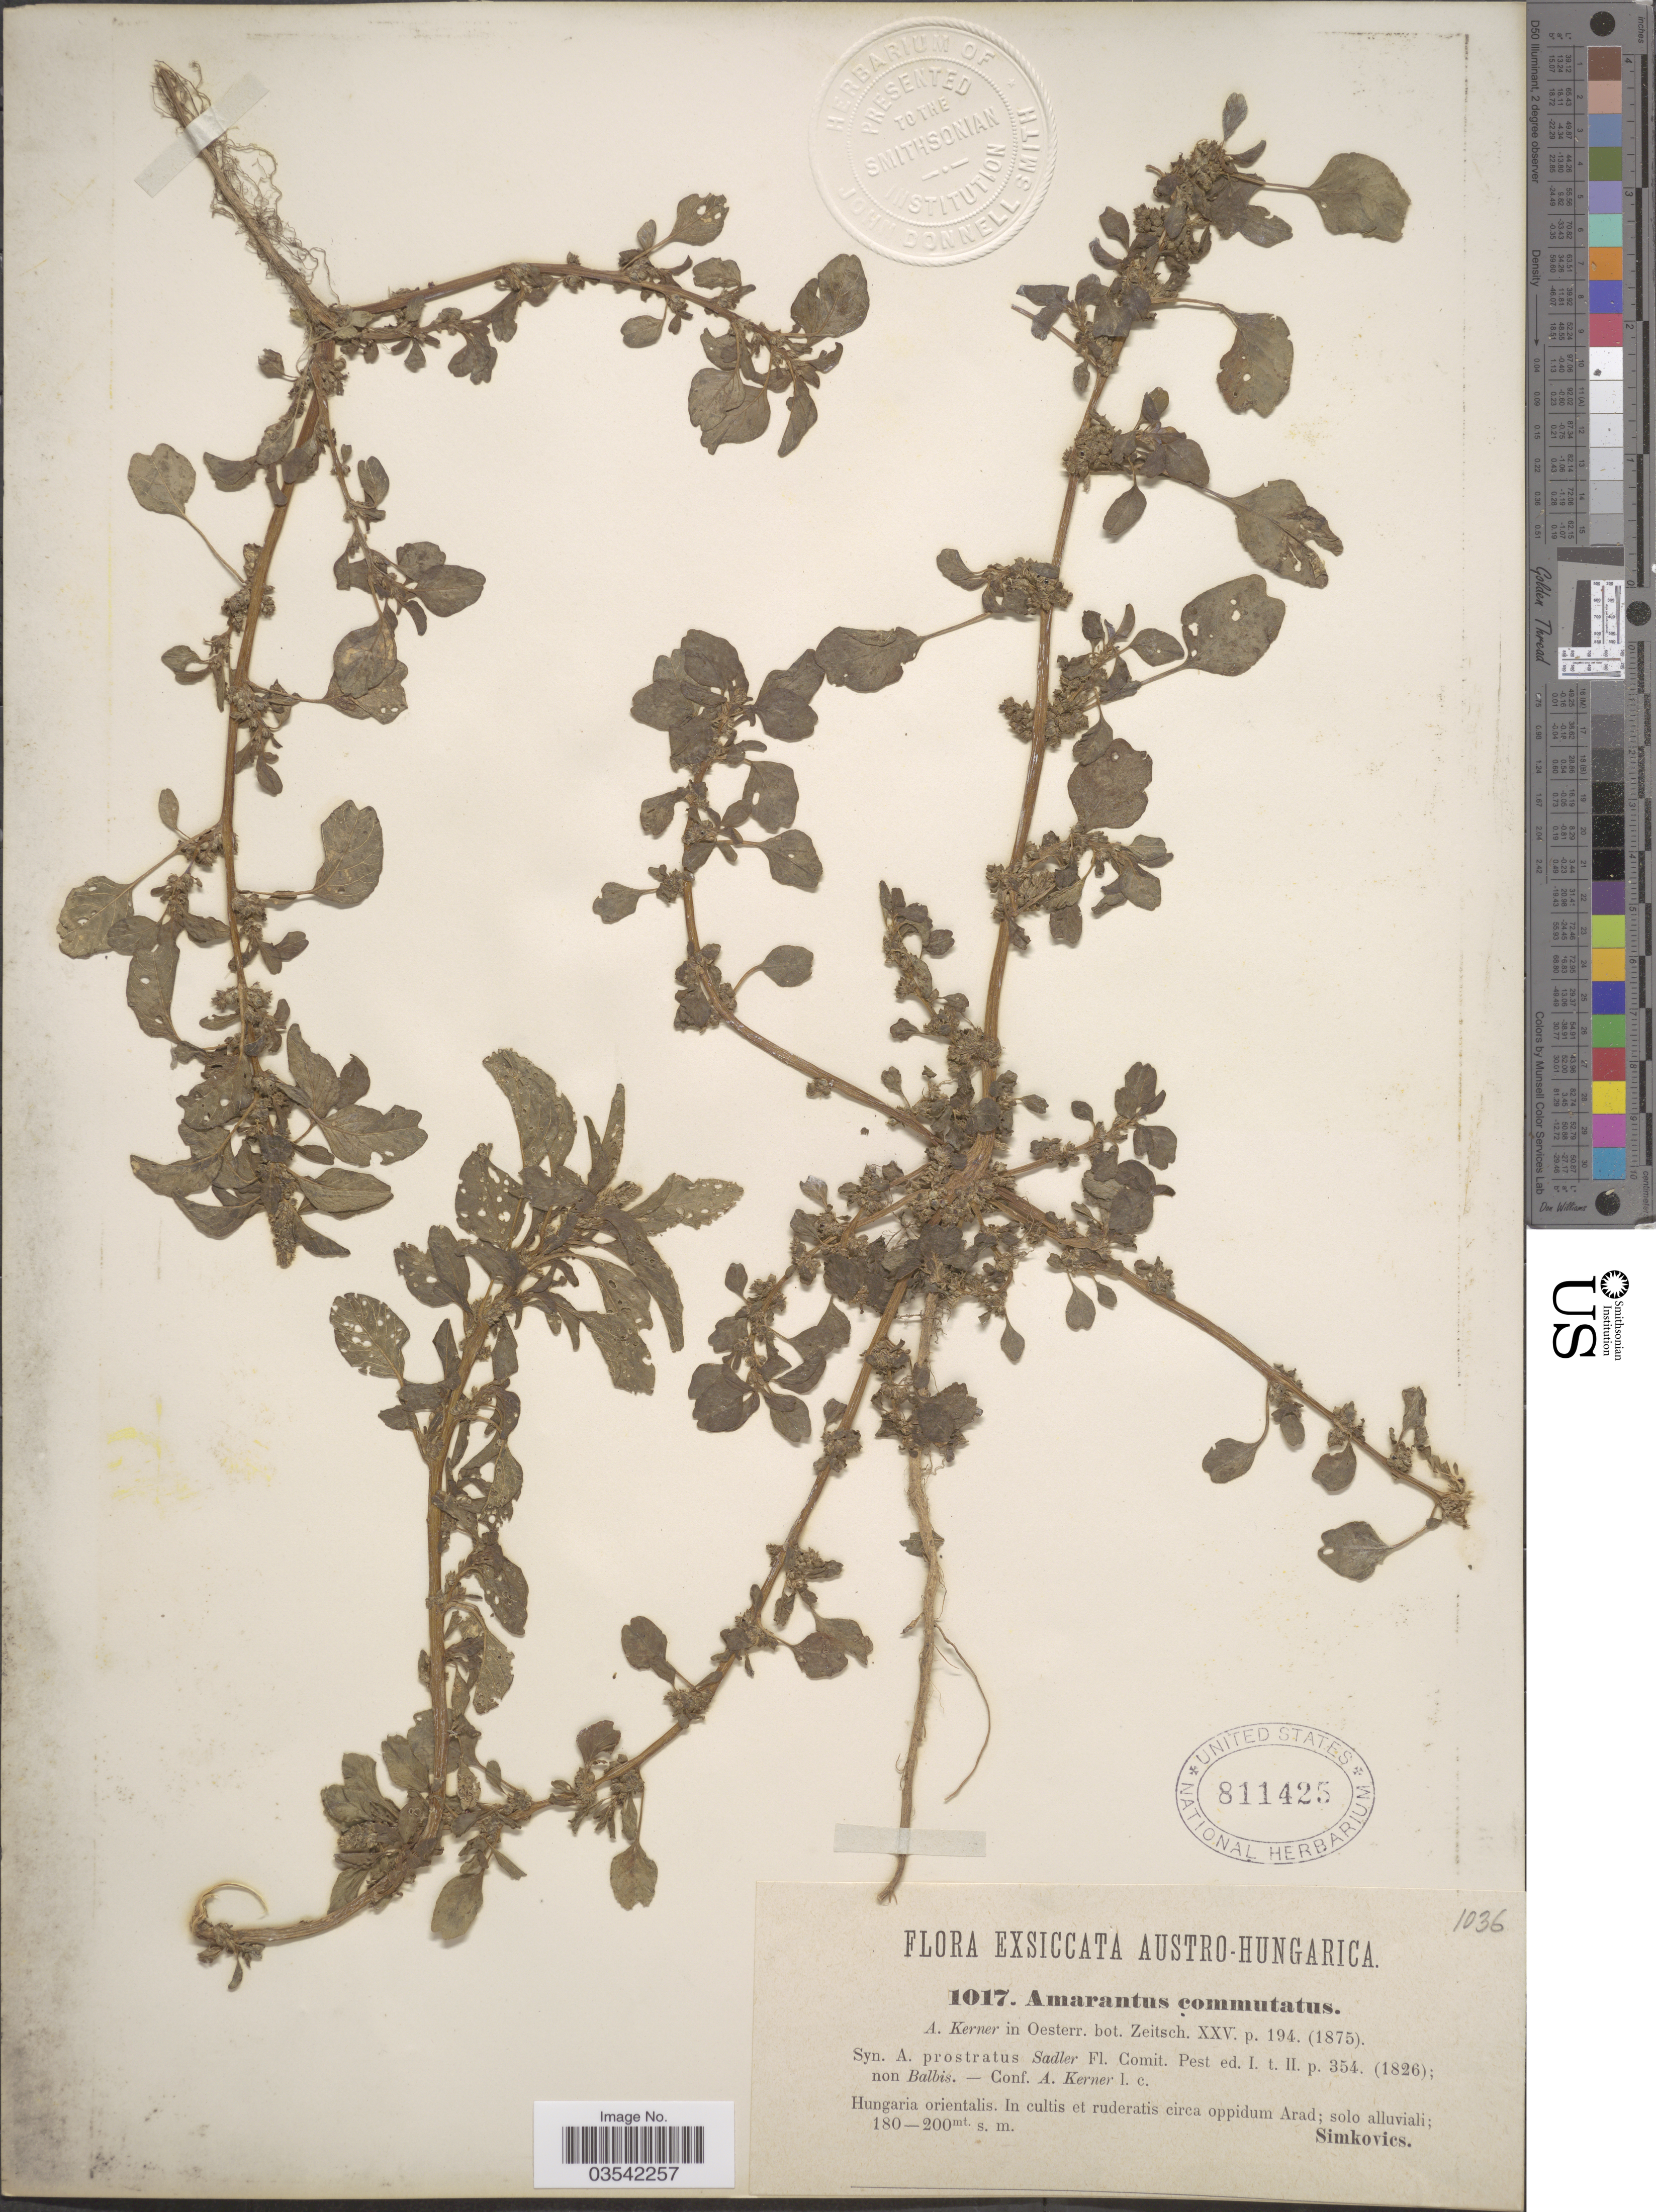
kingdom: Plantae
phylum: Tracheophyta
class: Magnoliopsida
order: Caryophyllales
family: Amaranthaceae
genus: Amaranthus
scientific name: Amaranthus commutatus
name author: A. Kern.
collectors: -. Simkovics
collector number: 1017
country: Hungary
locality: Austro-Hungarica. Hungaria orientalis. In cultis et ruderatis circa oppidum Arad; solo alluviali.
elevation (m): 180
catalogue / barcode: US 811425